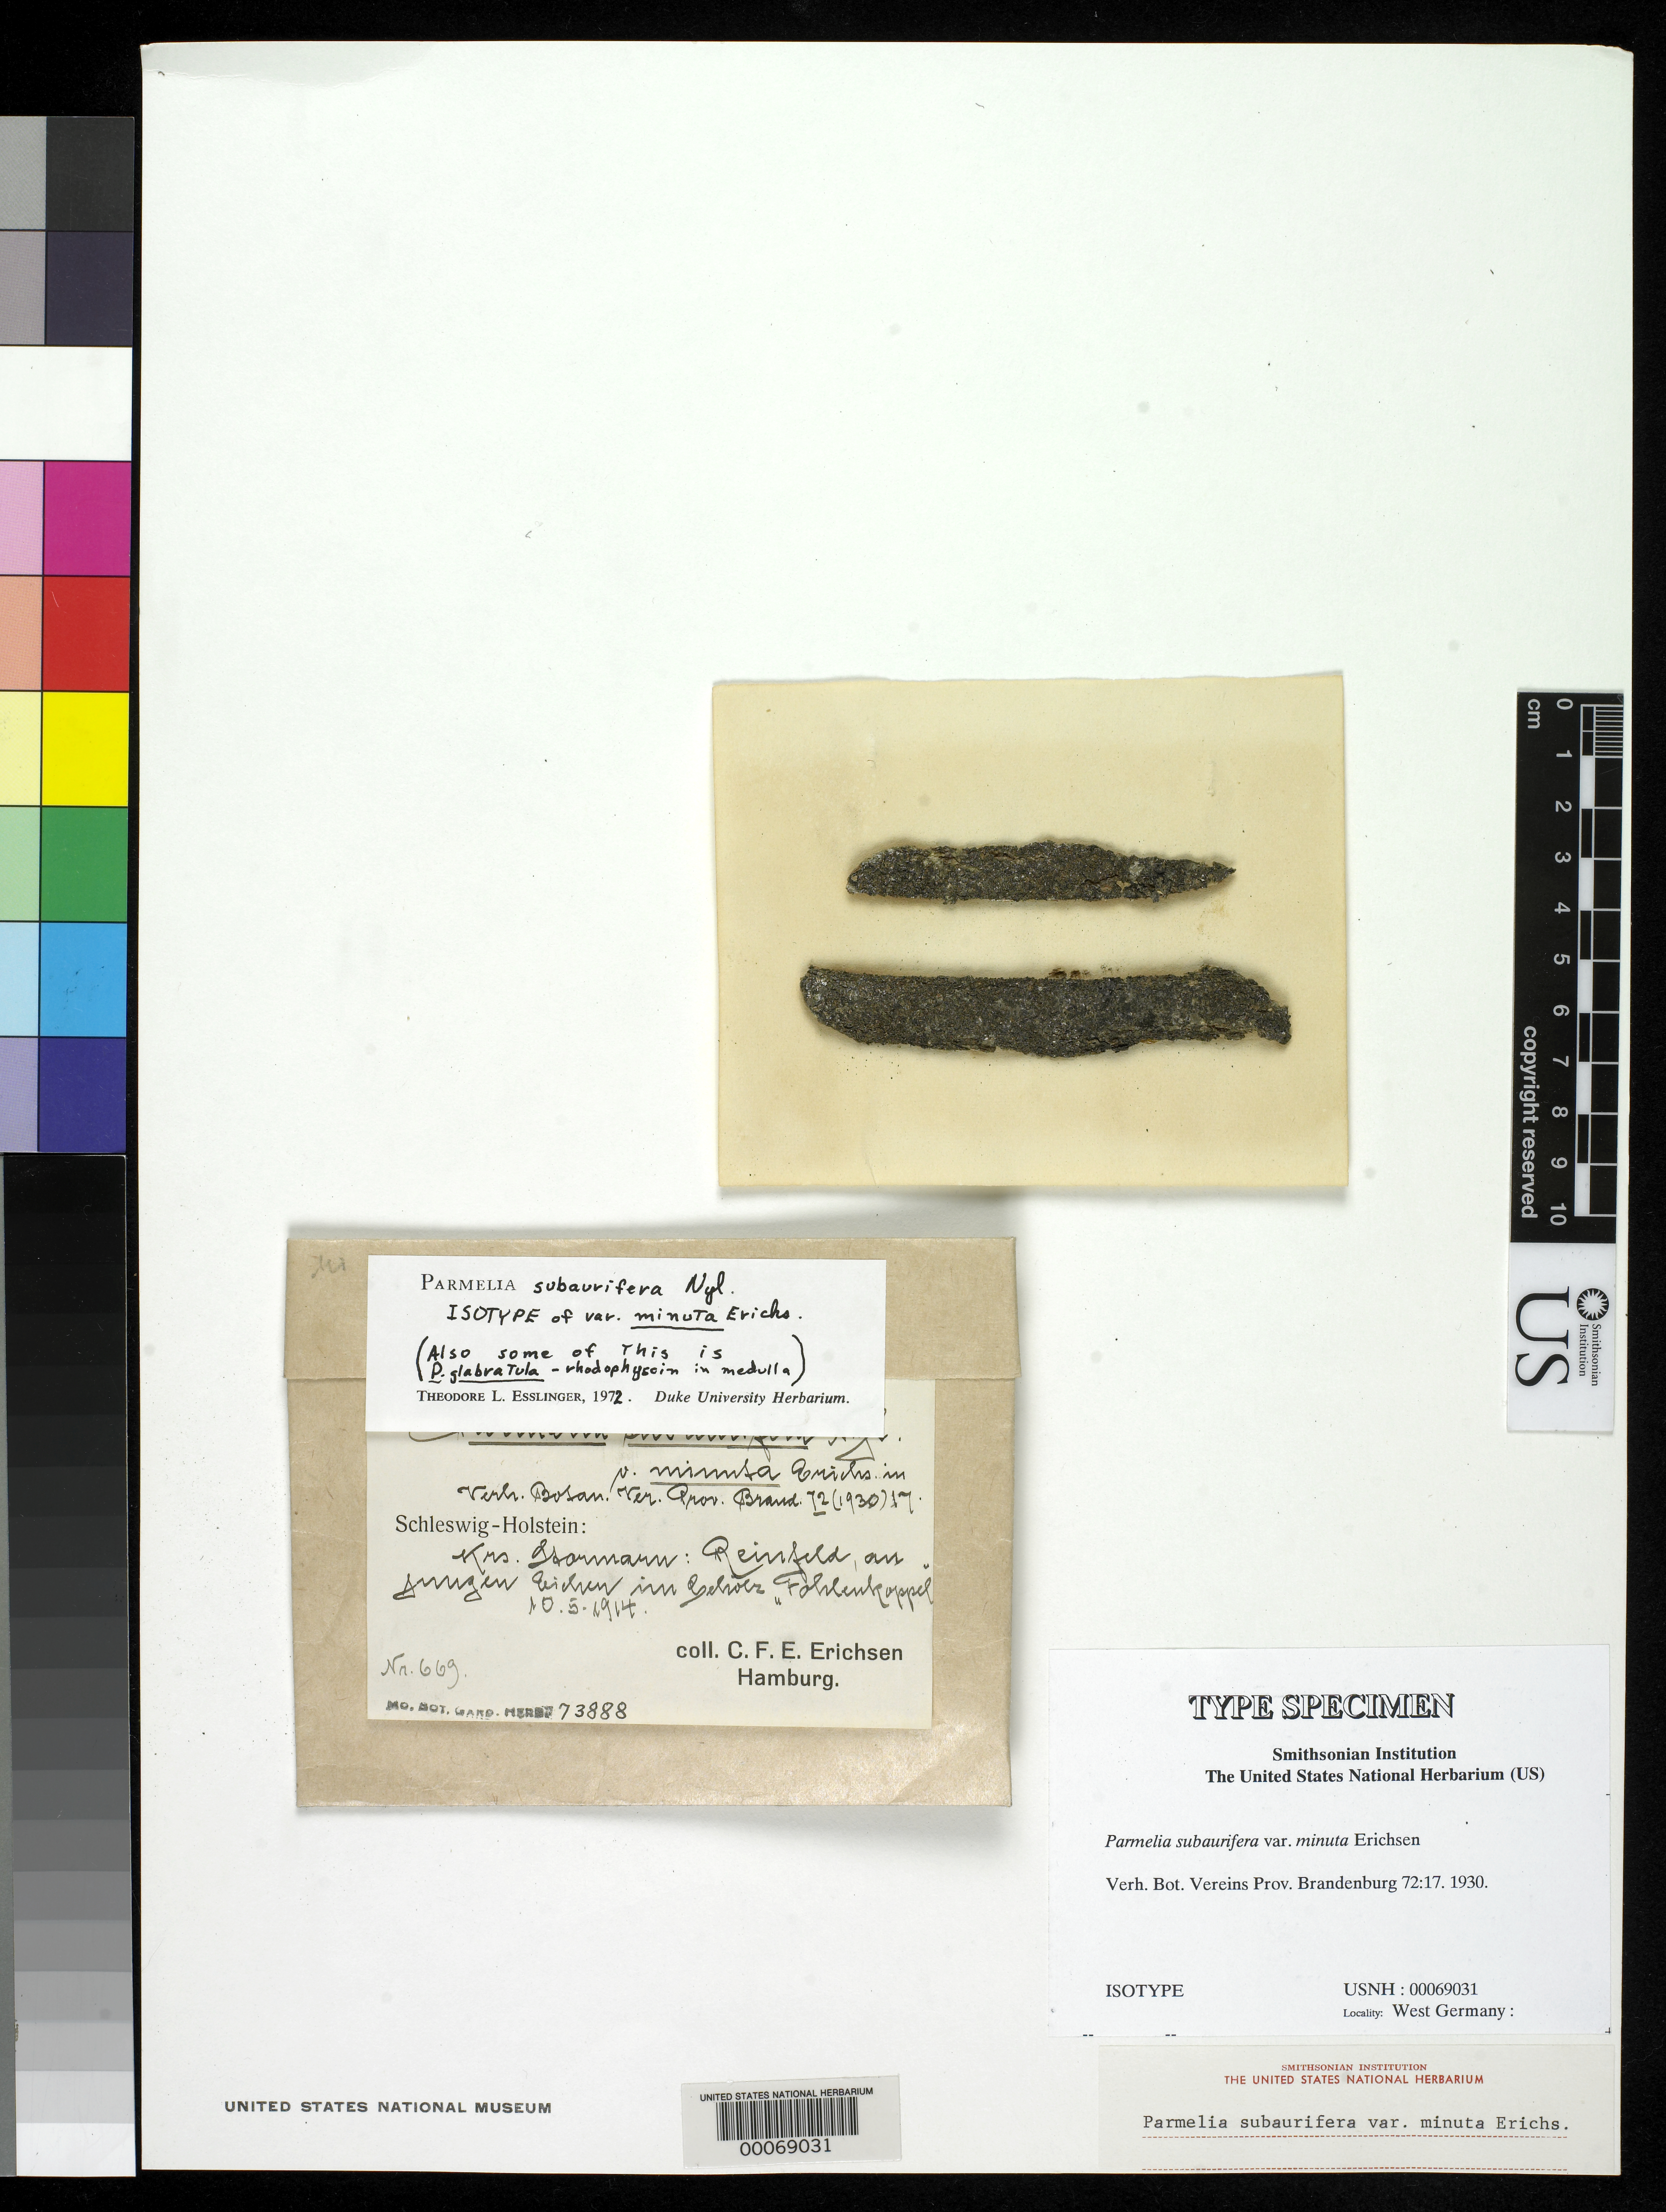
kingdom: Fungi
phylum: Ascomycota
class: Lecanoromycetes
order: Lecanorales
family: Parmeliaceae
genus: Parmelia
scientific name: Parmelia subaurifera var. minuta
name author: Erichsen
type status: Isotype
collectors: C. F. E. Erichsen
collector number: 669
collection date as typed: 10 May 1914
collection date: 1914-05-10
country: Germany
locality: West Germany.